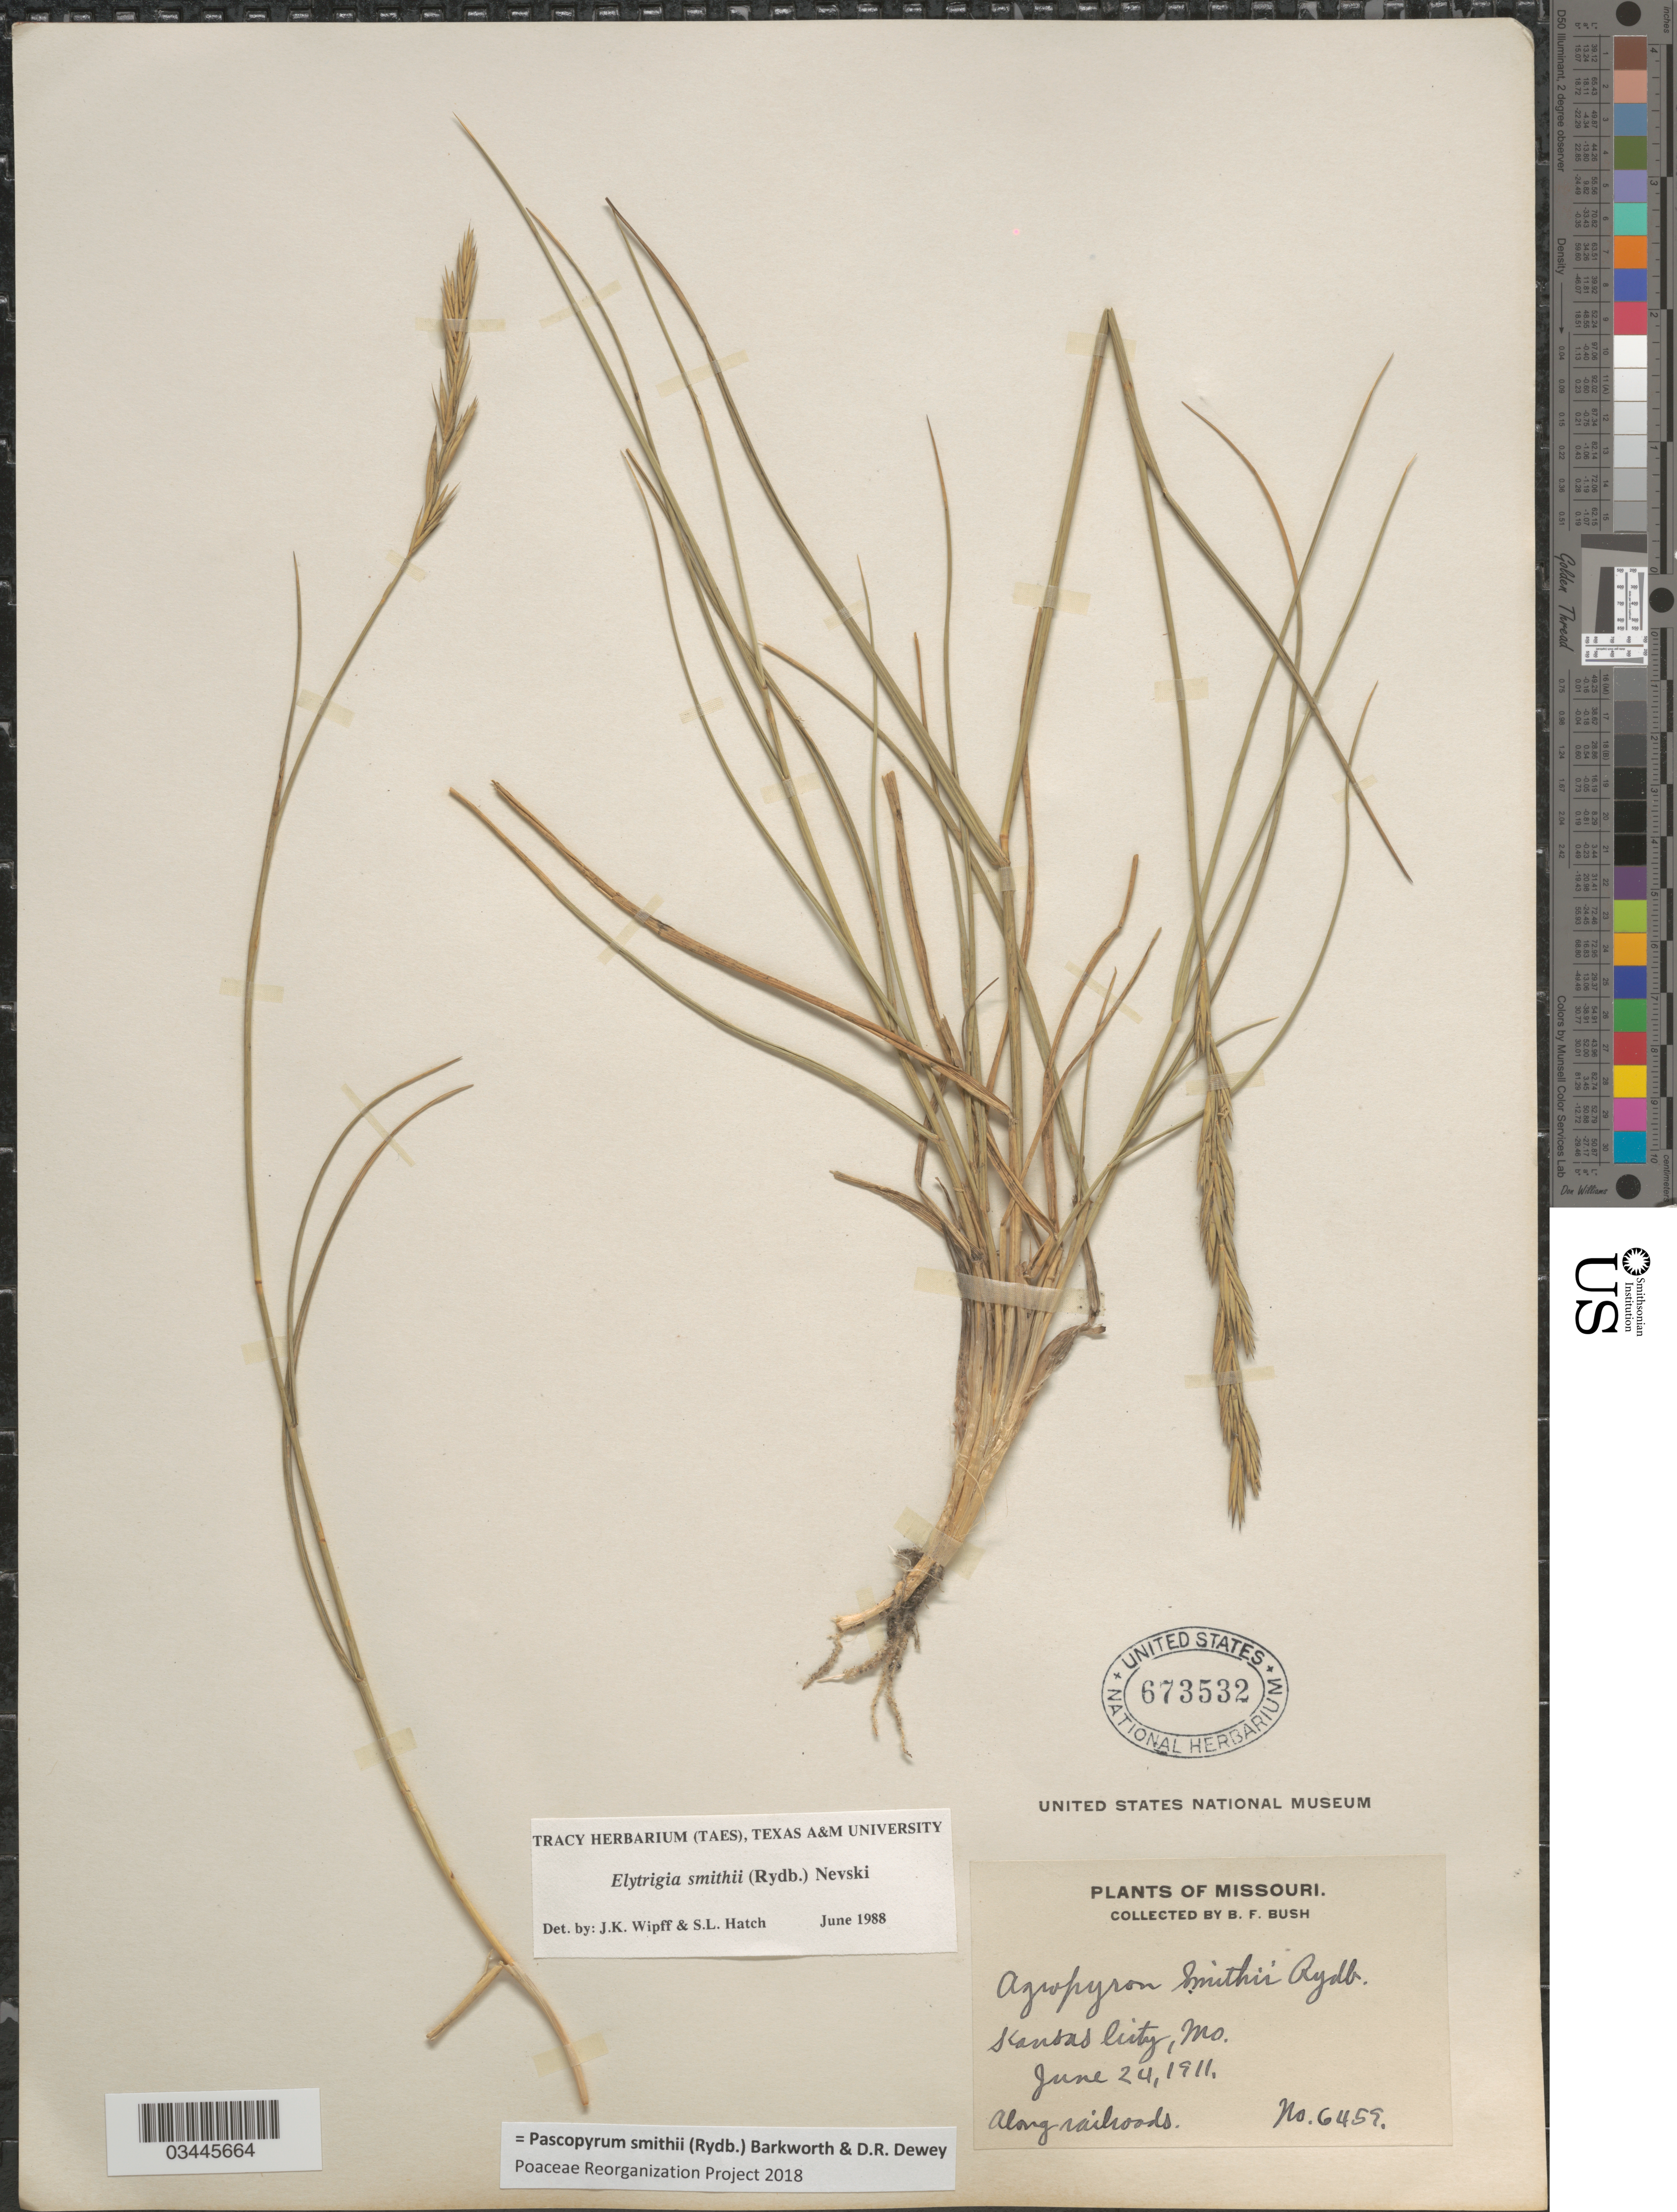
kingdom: Plantae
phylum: Tracheophyta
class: Liliopsida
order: Poales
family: Poaceae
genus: Pascopyrum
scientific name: Pascopyrum smithii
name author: (Rydb.) Barkworth & Dewey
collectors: B. F. Bush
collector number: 6459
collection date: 1911-06-24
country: United States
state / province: Missouri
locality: Kansas City.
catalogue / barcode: US 673532